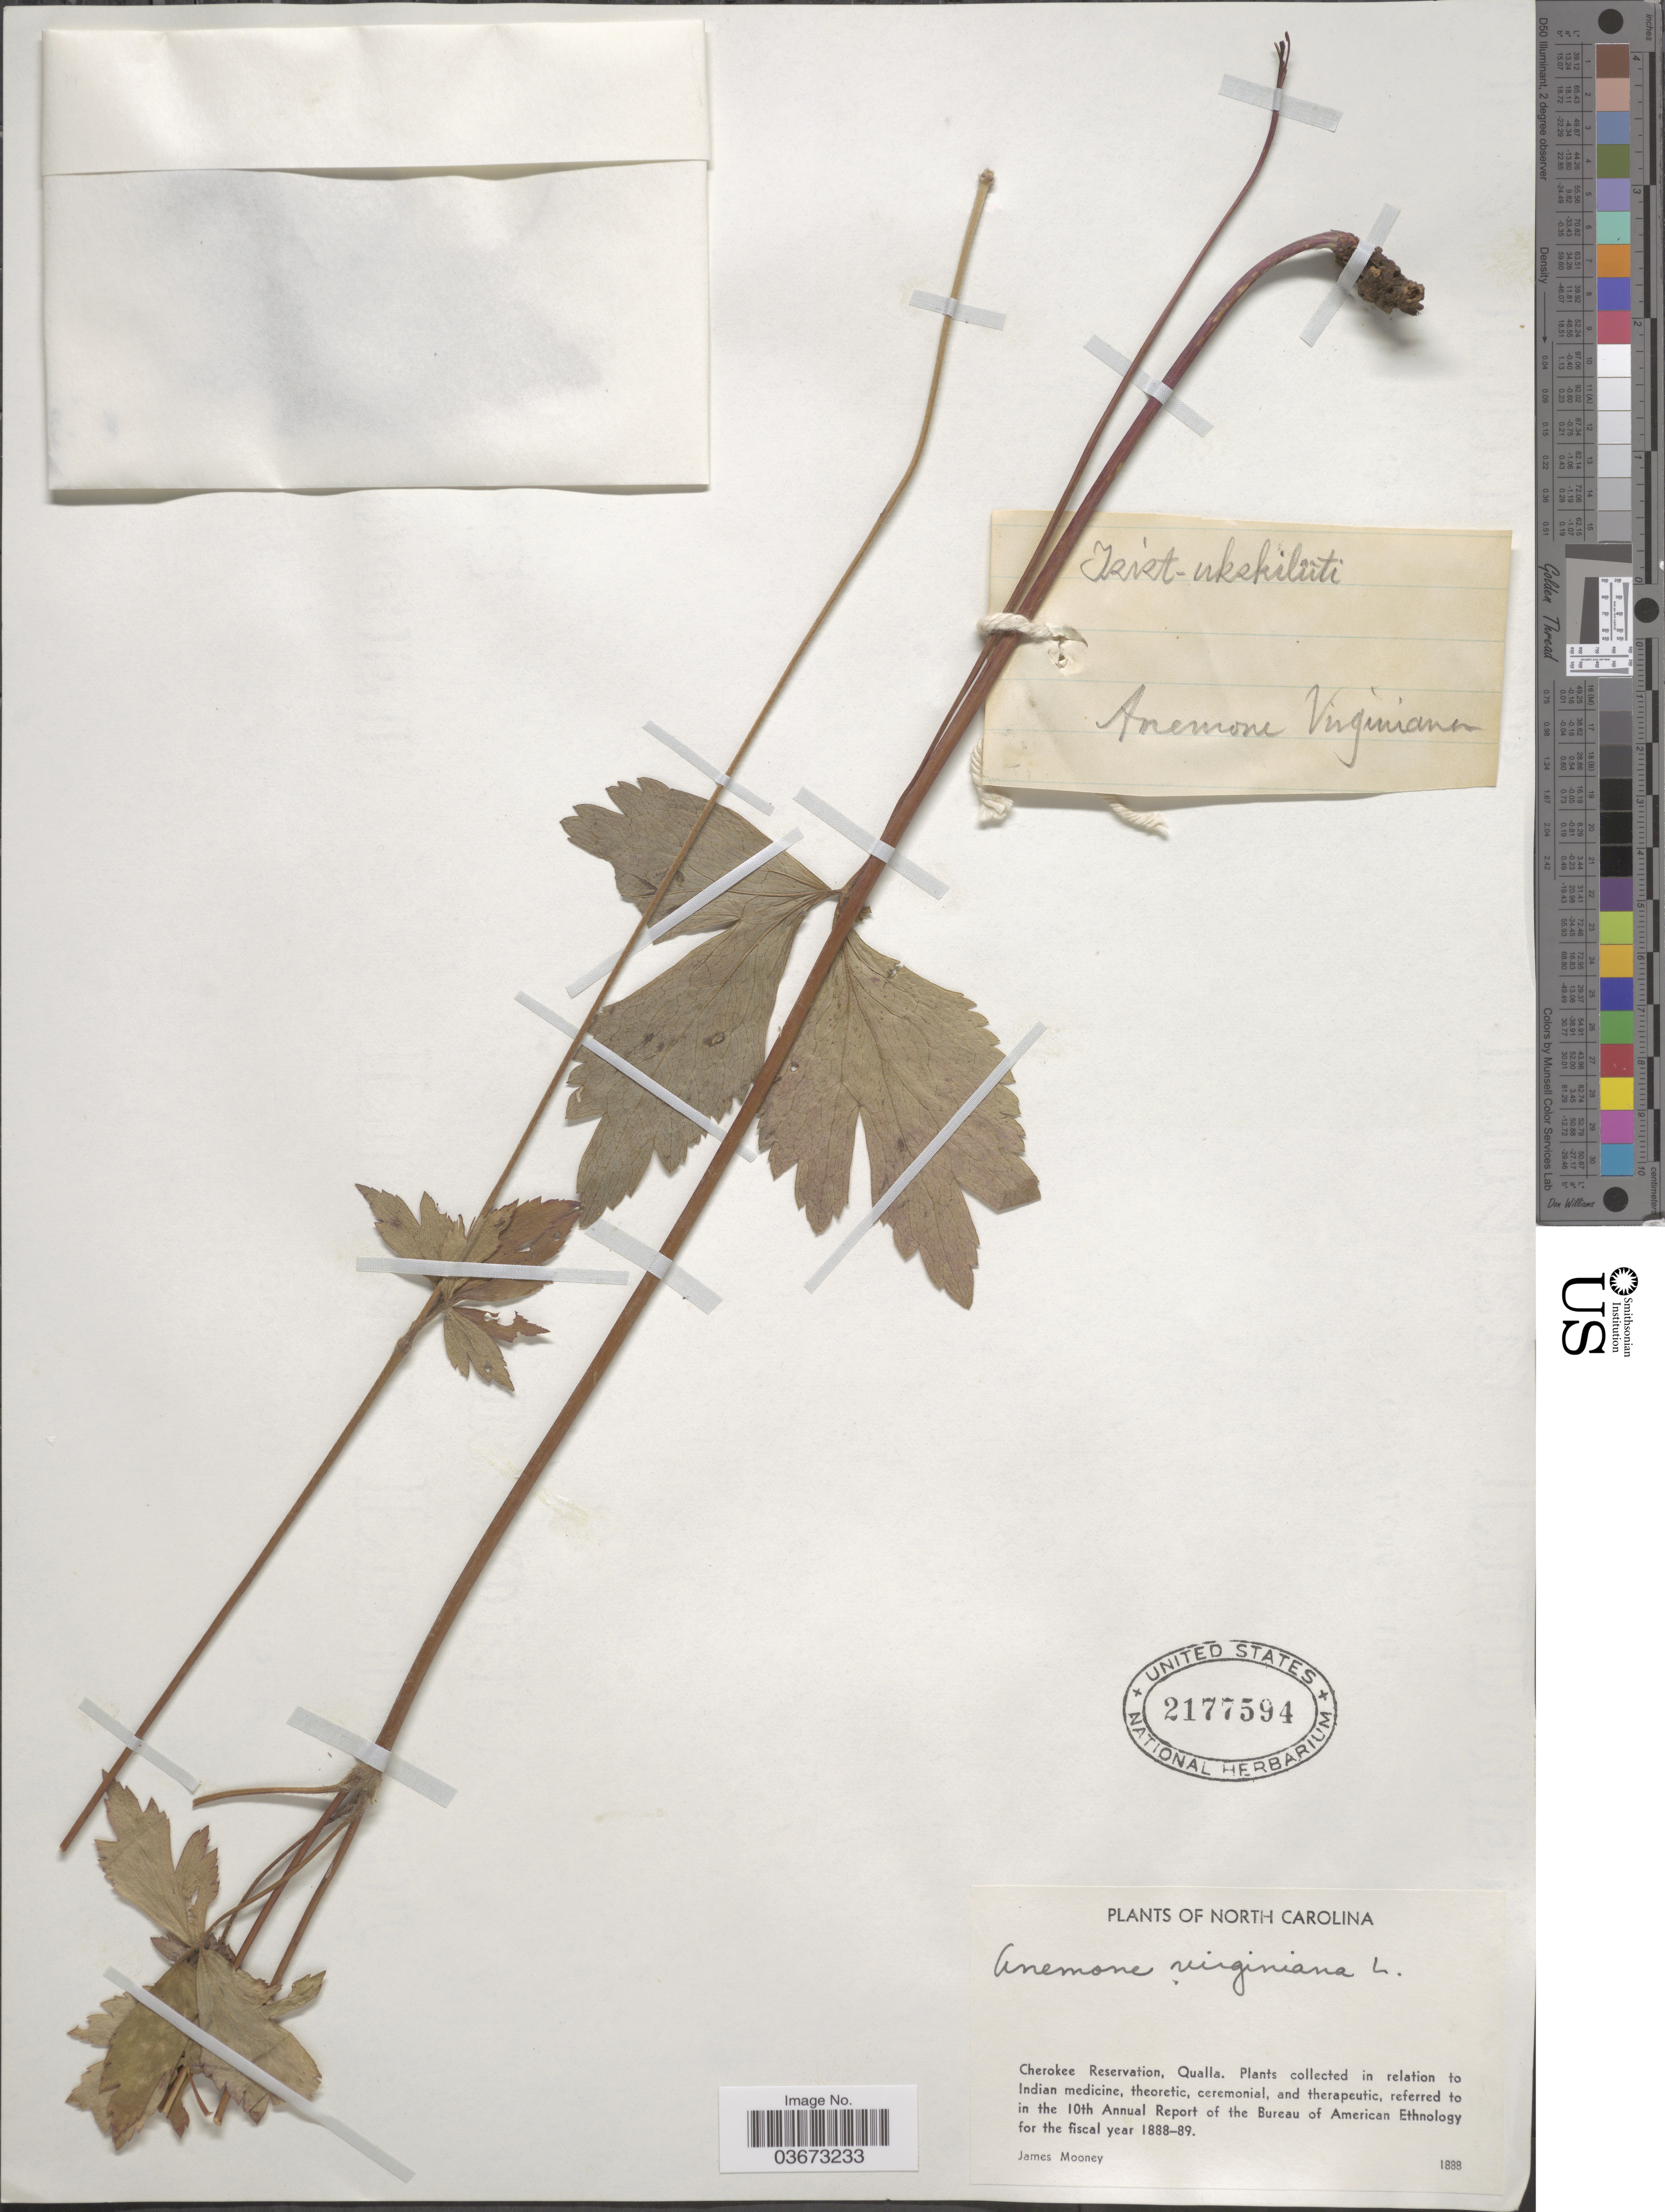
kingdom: Plantae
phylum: Tracheophyta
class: Magnoliopsida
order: Ranunculales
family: Ranunculaceae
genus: Anemone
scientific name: Anemone virginiana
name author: L.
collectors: J. Mooney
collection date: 1888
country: United States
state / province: North Carolina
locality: Cherokee Reservation, Qualla.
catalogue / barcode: US 2177594